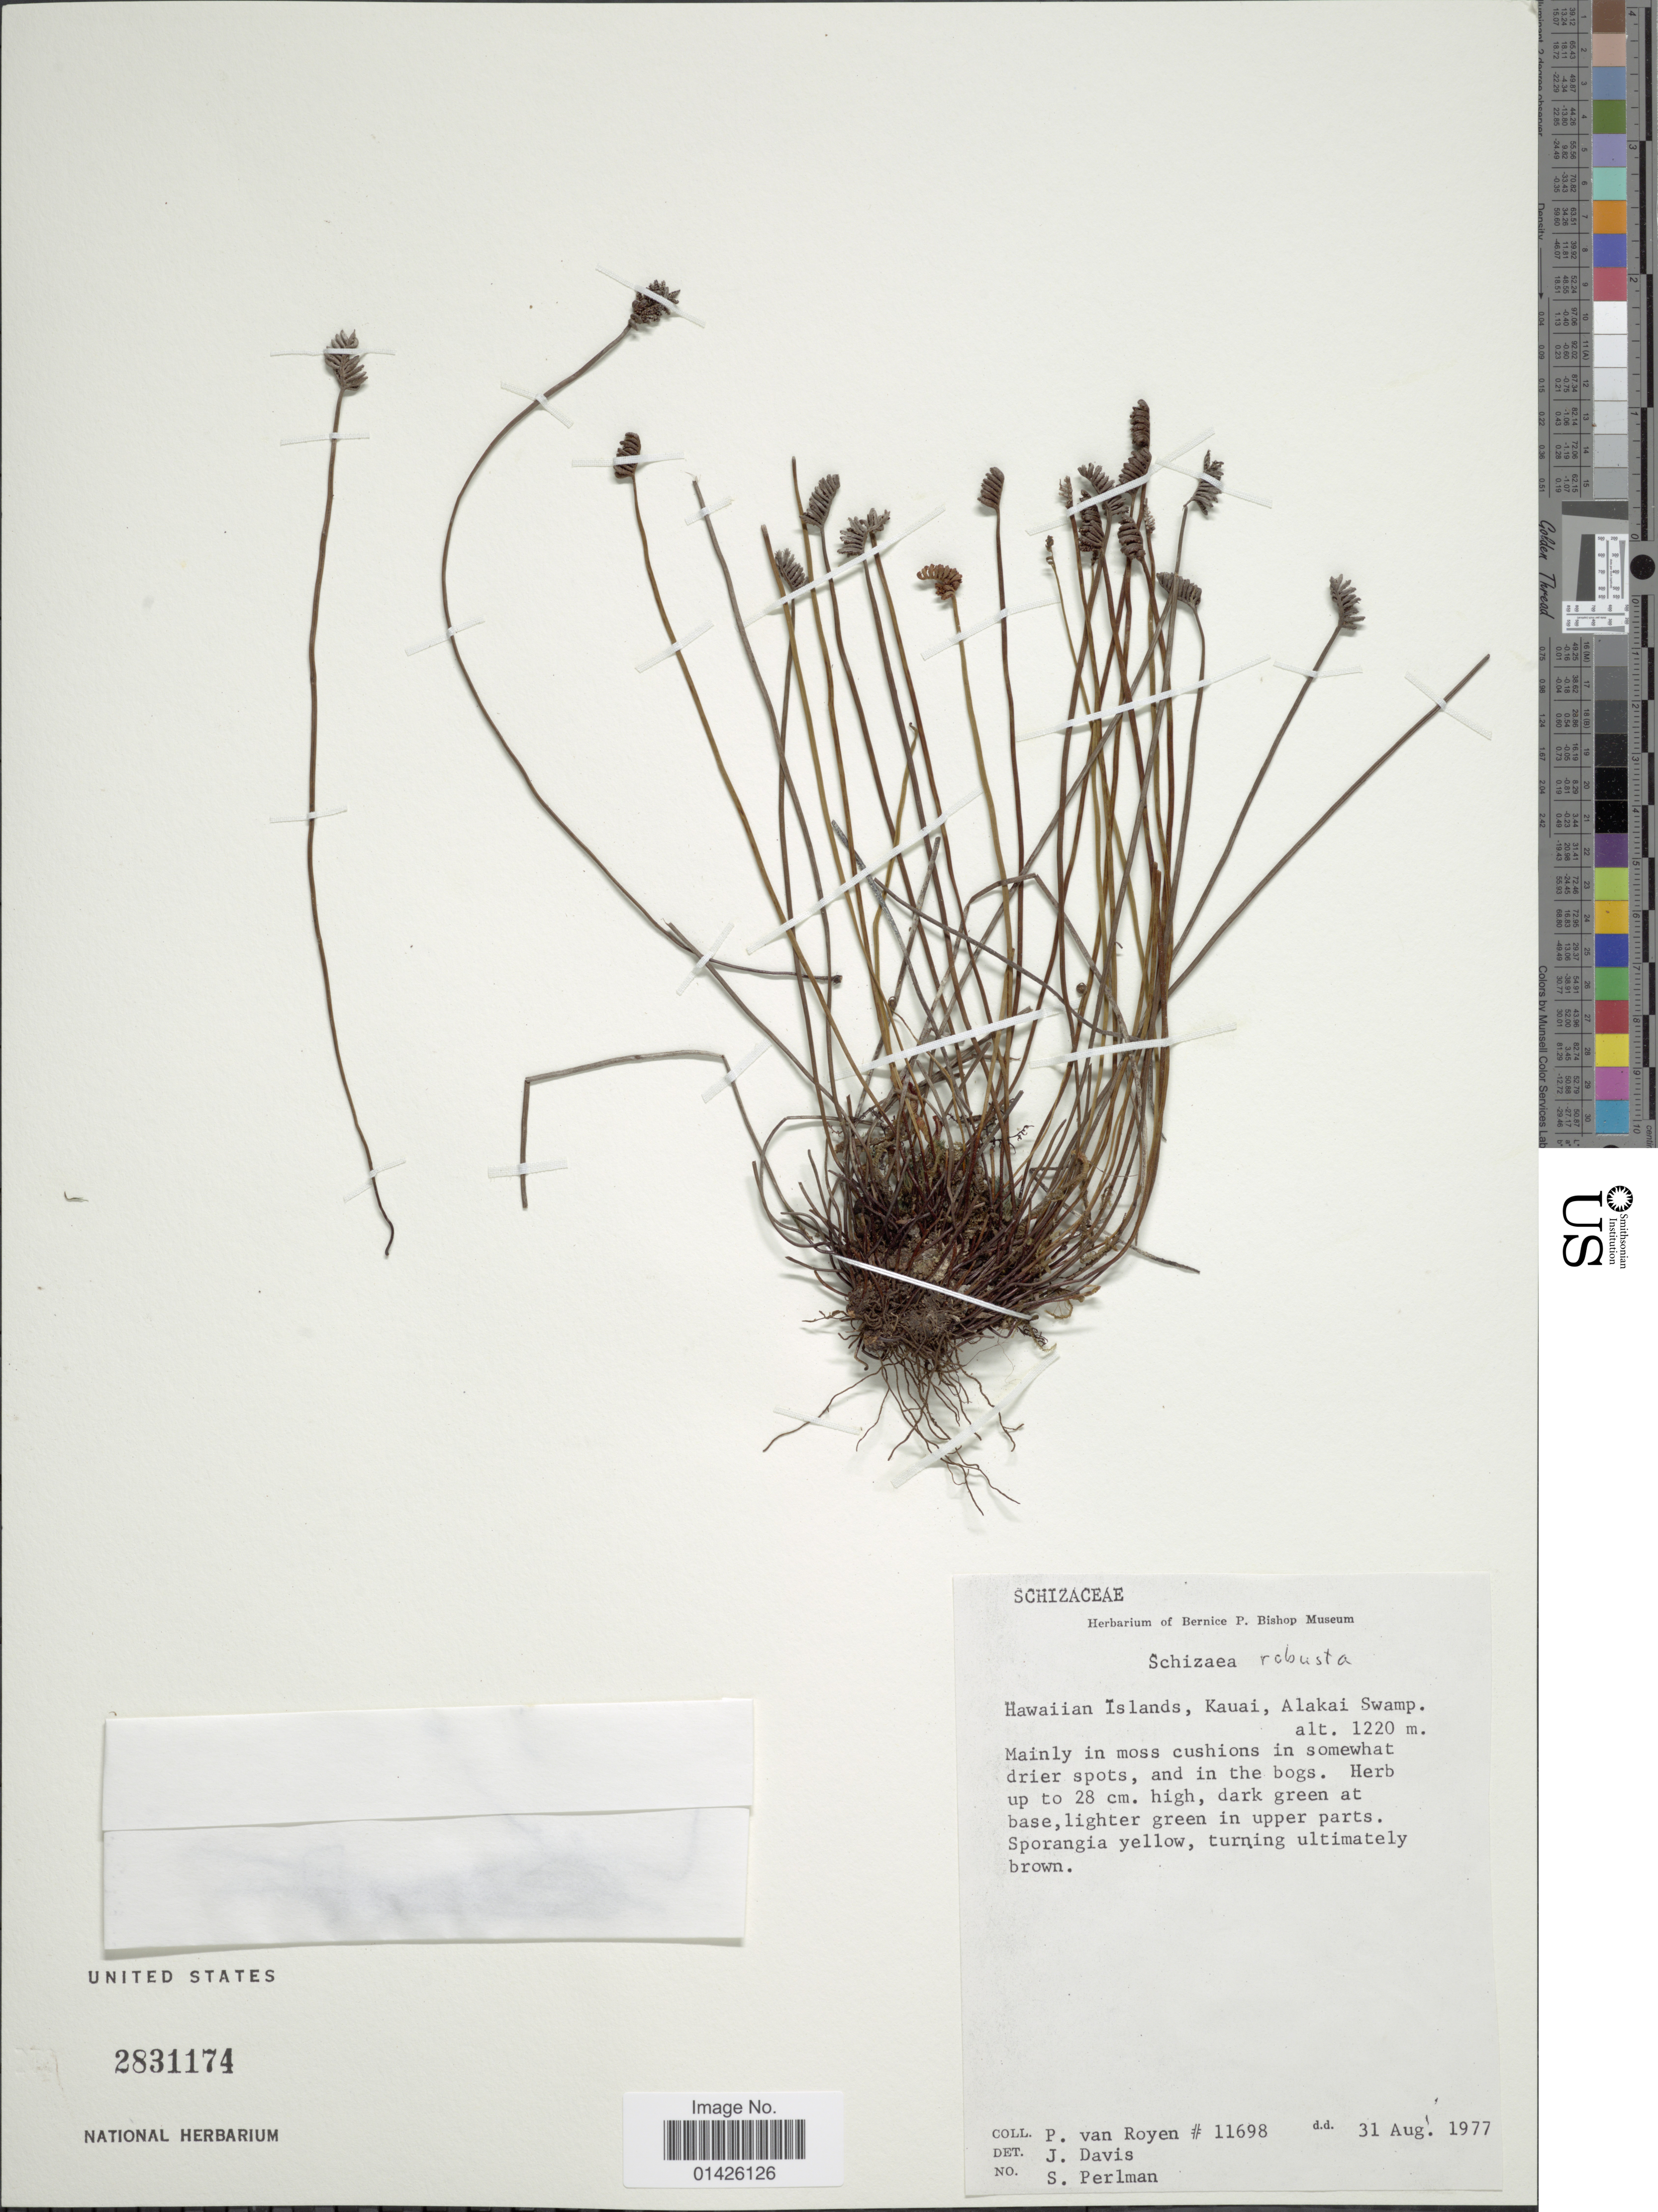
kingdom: Plantae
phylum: Tracheophyta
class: Polypodiopsida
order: Schizaeales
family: Schizaeaceae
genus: Schizaea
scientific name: Schizaea robusta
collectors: P. van Royen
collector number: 11698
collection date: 1977-08-31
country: United States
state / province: Hawaii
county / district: Kauai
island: Kaua'i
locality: Hawaiian Islands, Alakai Swamp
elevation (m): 1220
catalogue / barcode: US 2831174